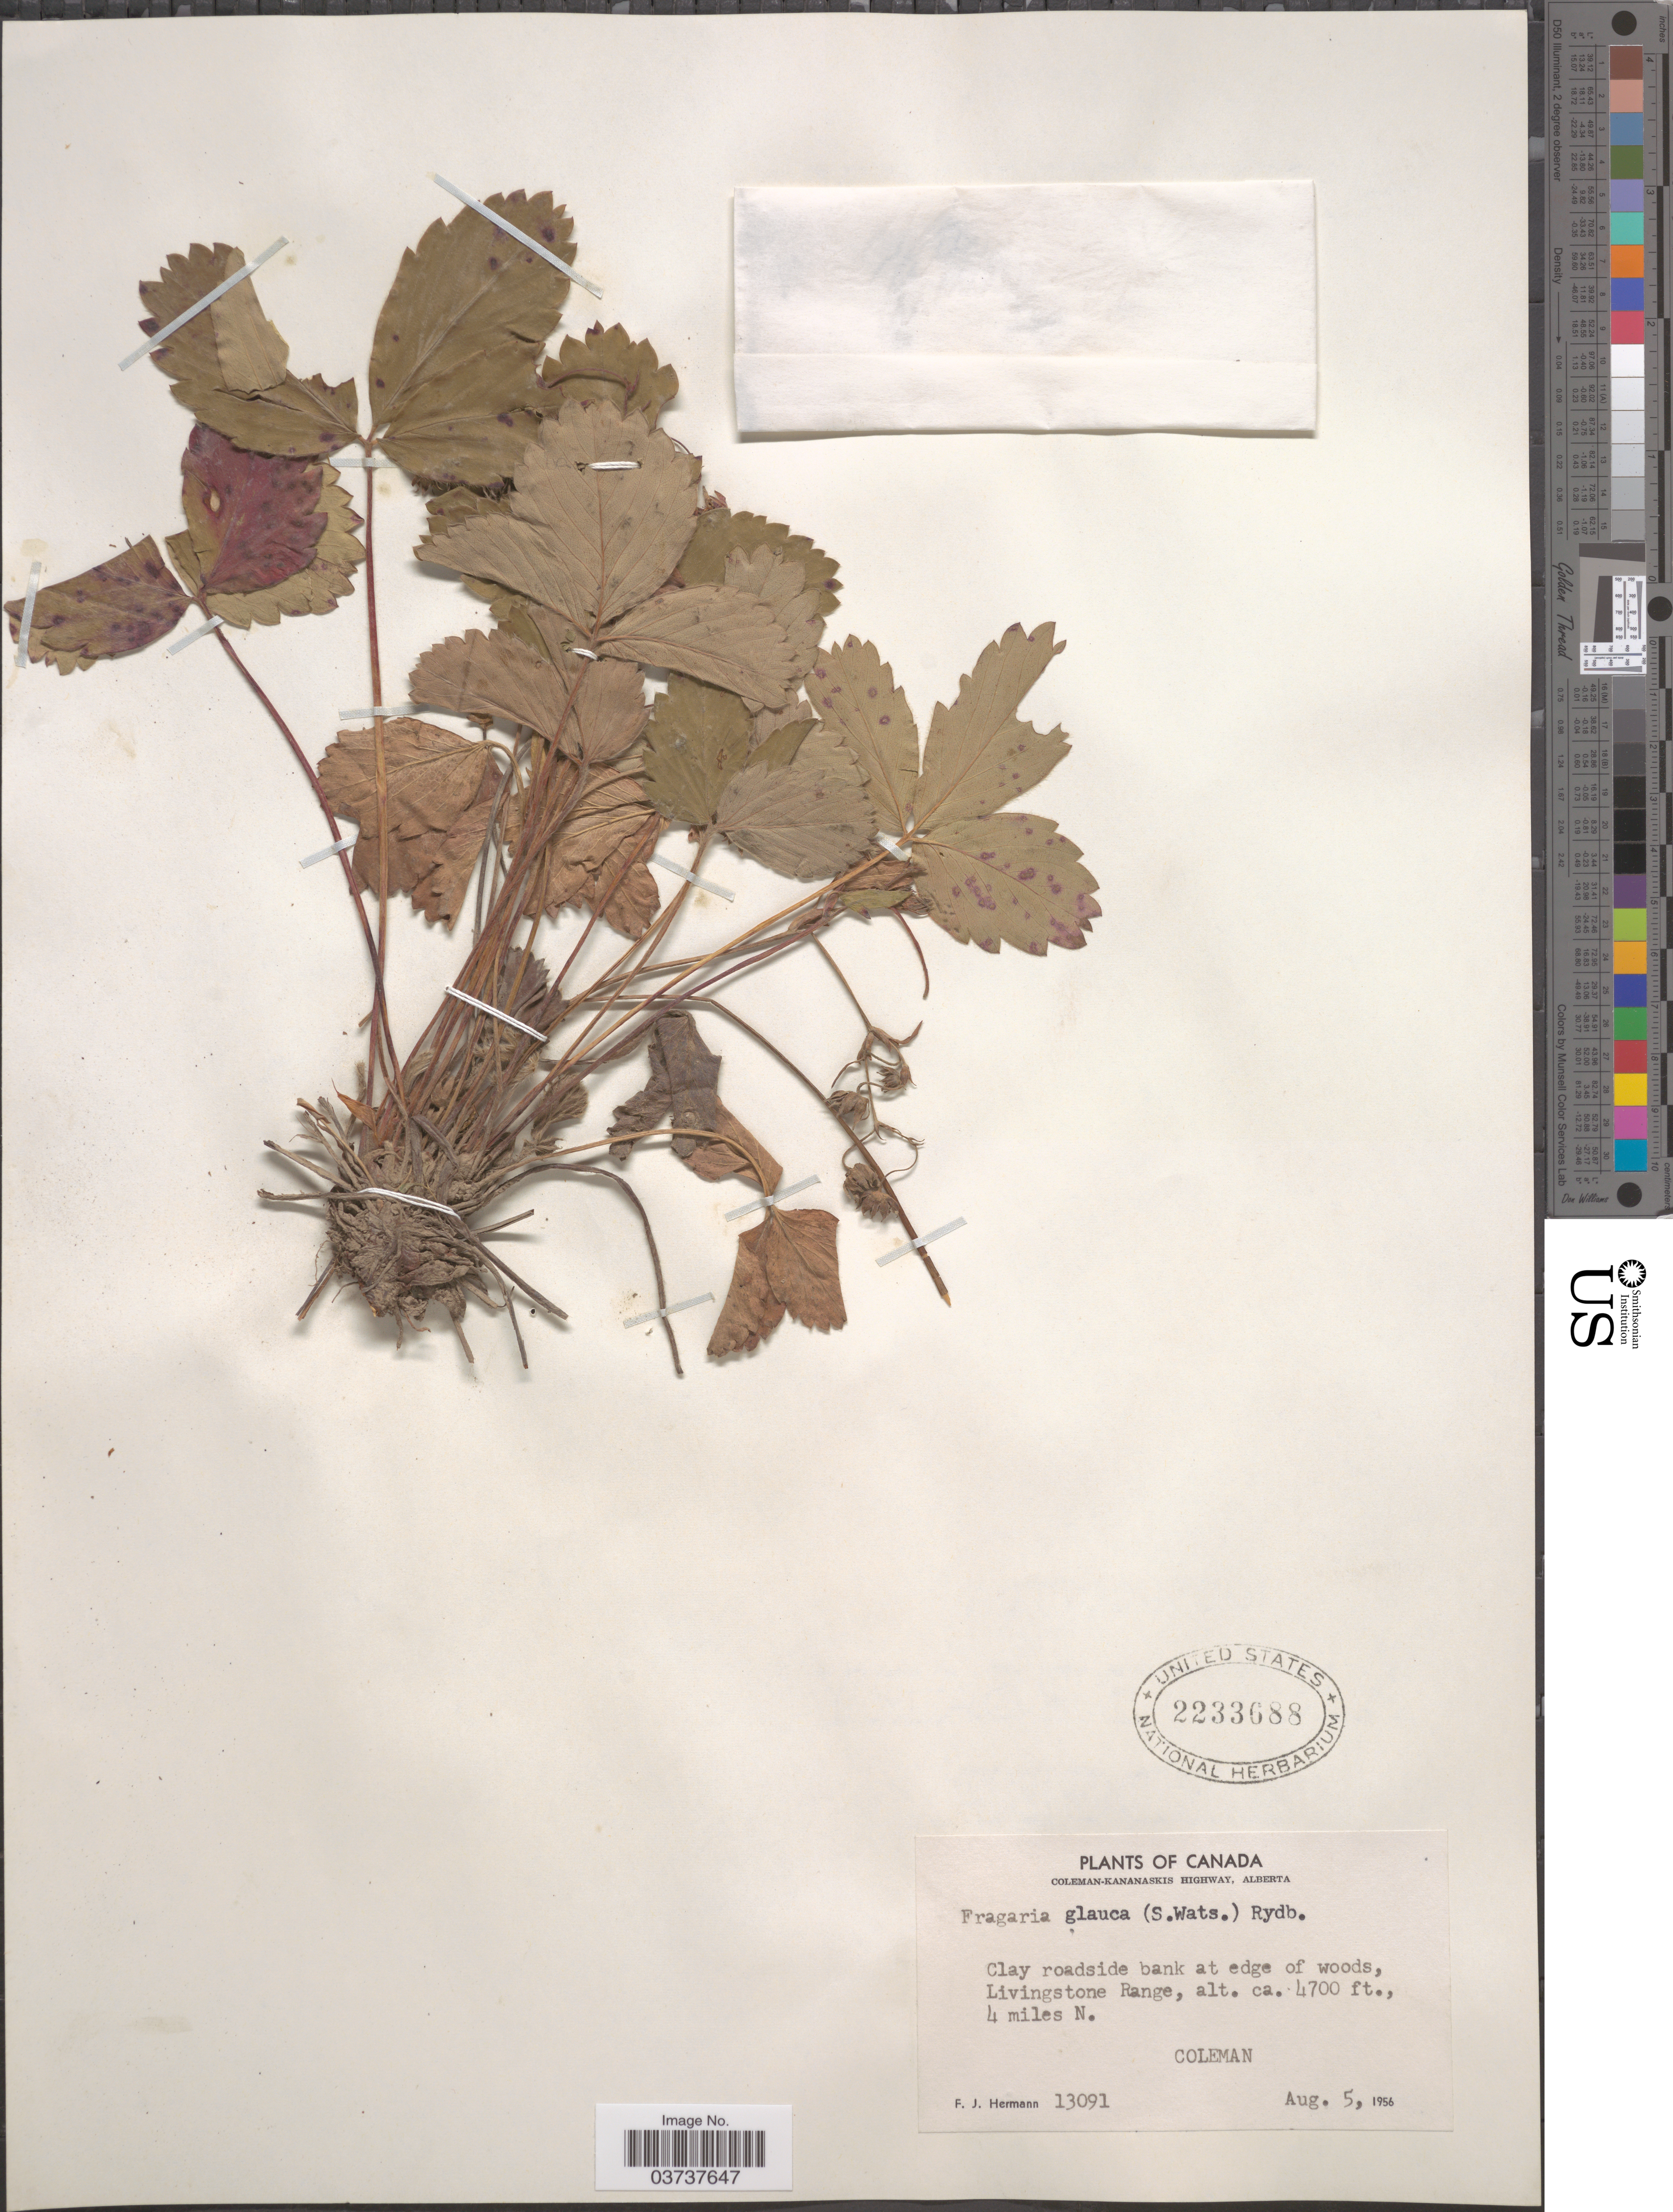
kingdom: Plantae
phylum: Tracheophyta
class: Magnoliopsida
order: Rosales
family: Rosaceae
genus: Fragaria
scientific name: Fragaria virginiana subsp. glauca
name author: (S. Watson) Staudt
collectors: F. J. Hermann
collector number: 13091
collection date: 1956-08-05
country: Canada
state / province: Alberta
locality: Coleman-Kananaskis Highway. Clay roadside bank at edge of woods, Livingston Range, 4 miles N. Coleman.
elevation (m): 1433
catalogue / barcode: US 2233688